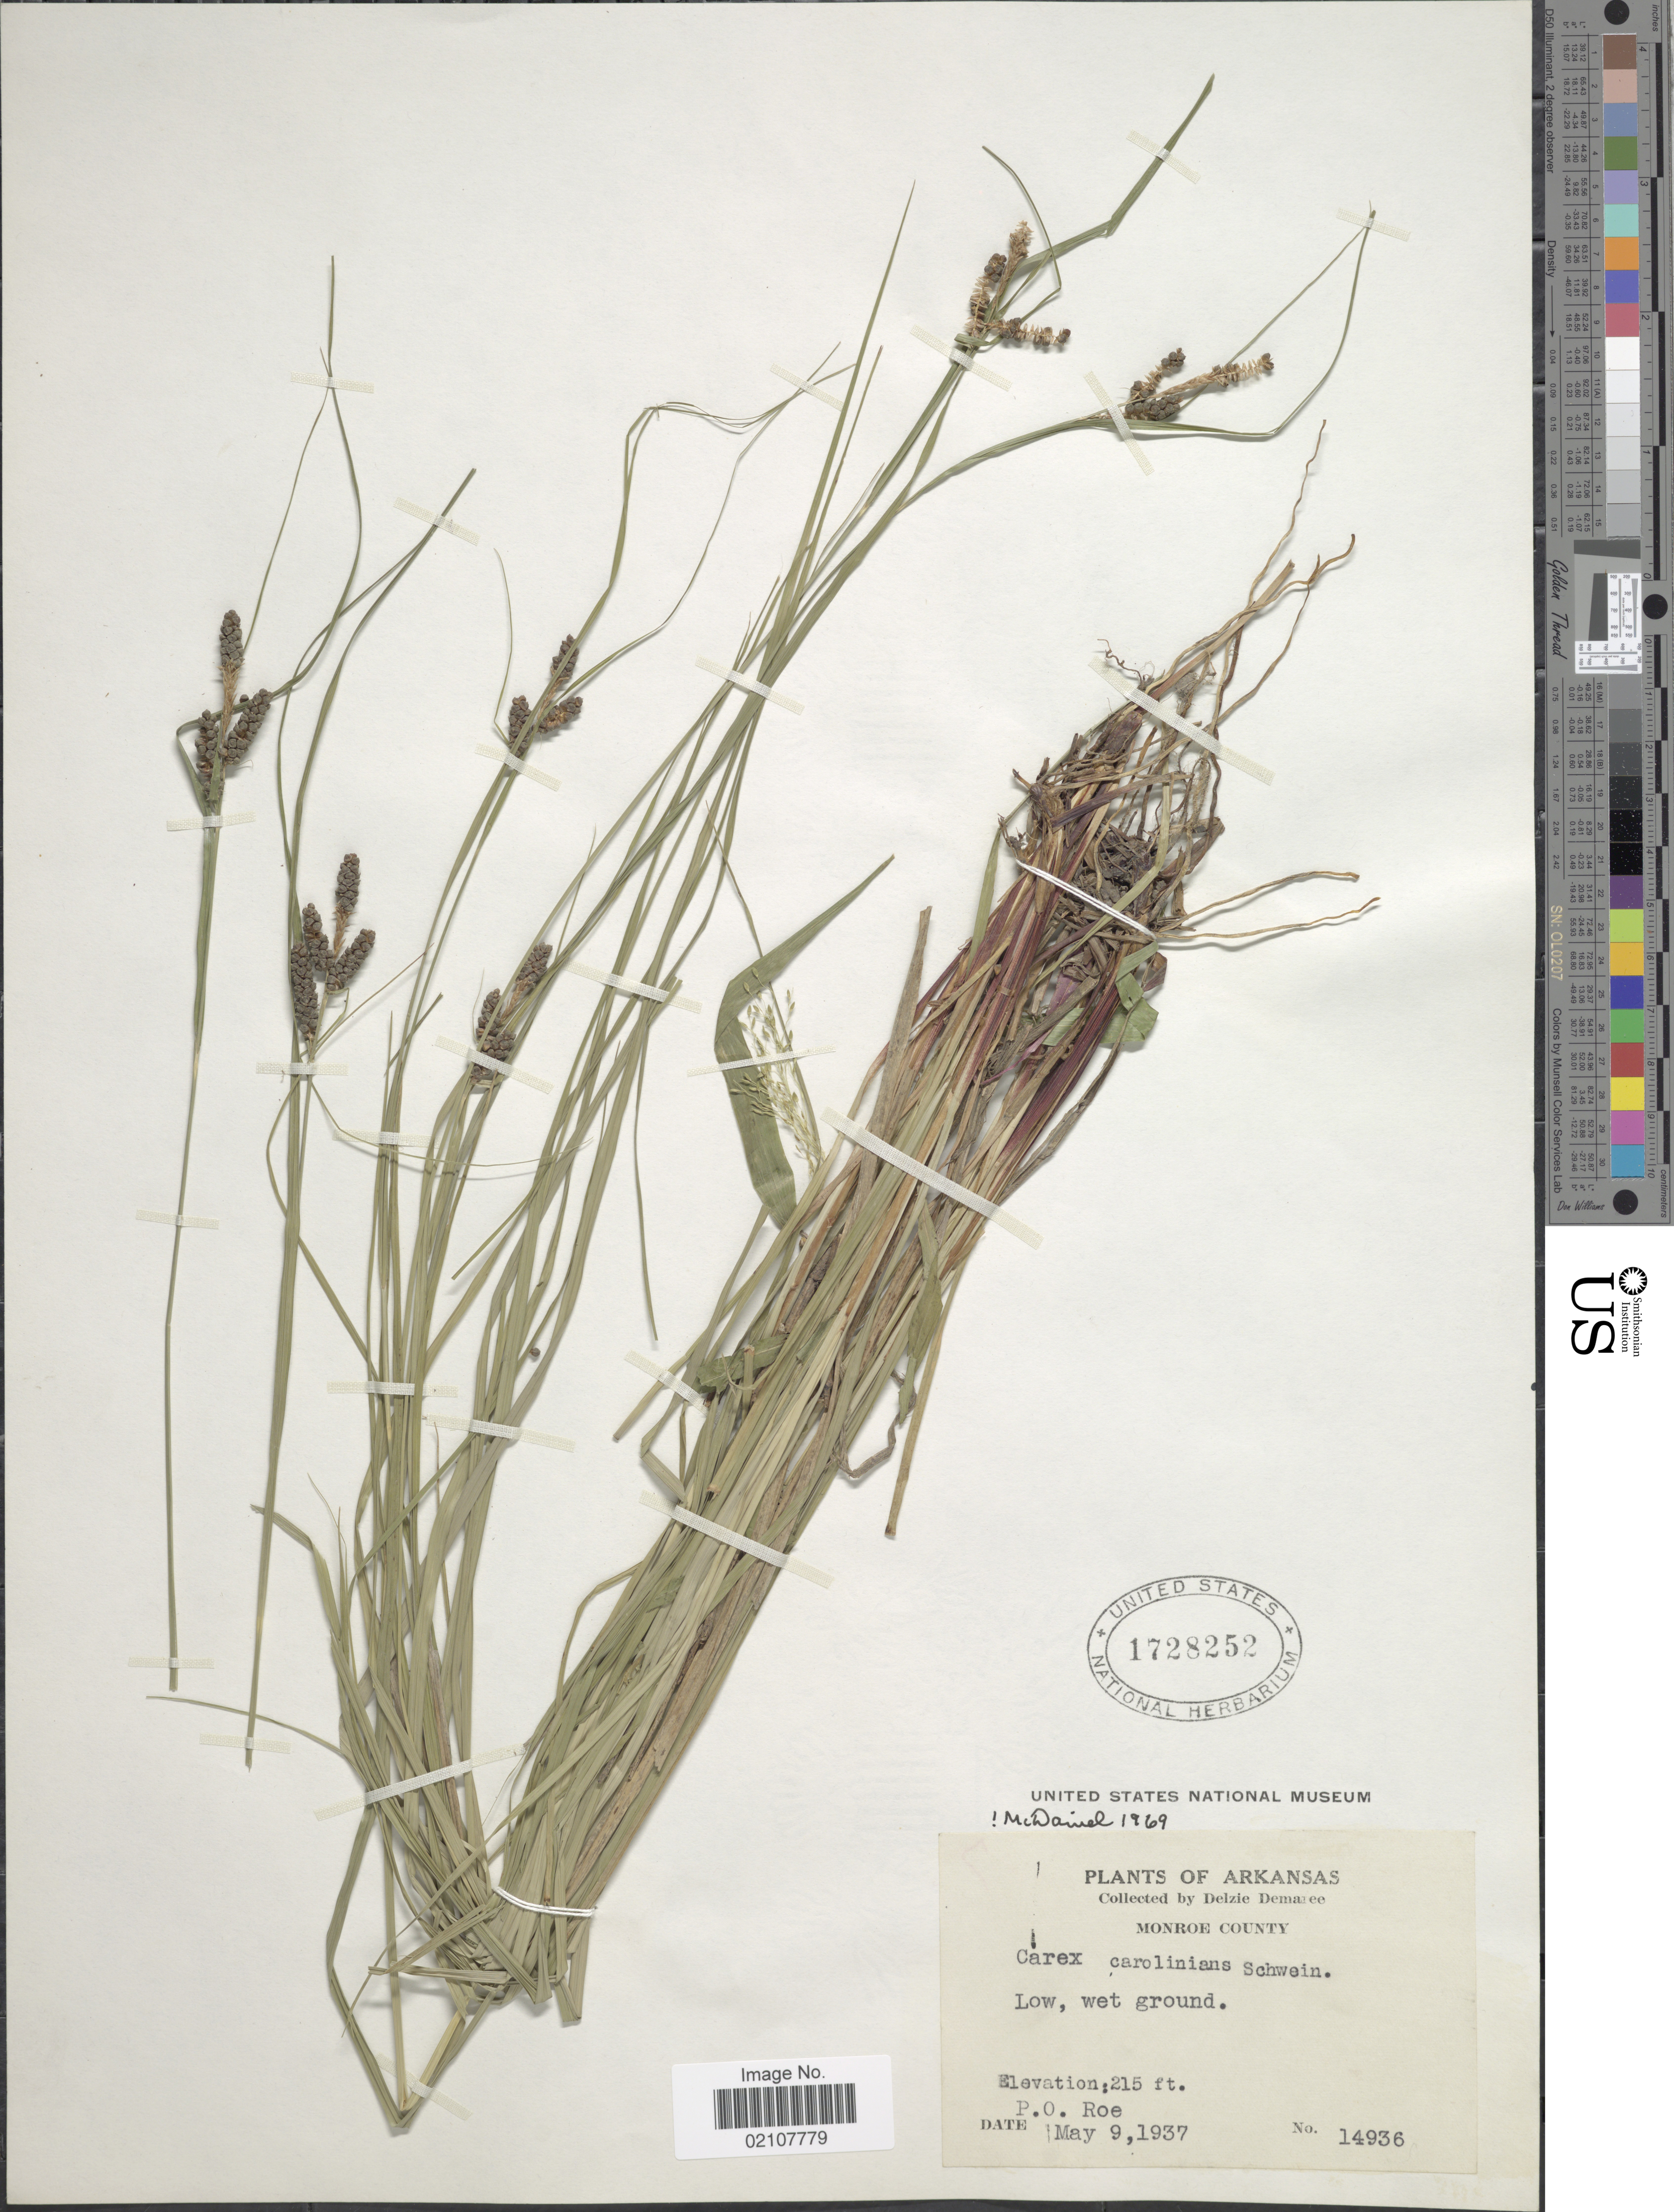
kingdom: Plantae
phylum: Tracheophyta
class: Liliopsida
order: Poales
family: Cyperaceae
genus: Carex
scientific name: Carex caroliniana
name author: Schwein.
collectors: D. Demaree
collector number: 14936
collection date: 1937-05-09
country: United States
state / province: Alabama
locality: Arkansas, Low wet ground. Monroe County. P.O. Roe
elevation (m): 66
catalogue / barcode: US 1728252